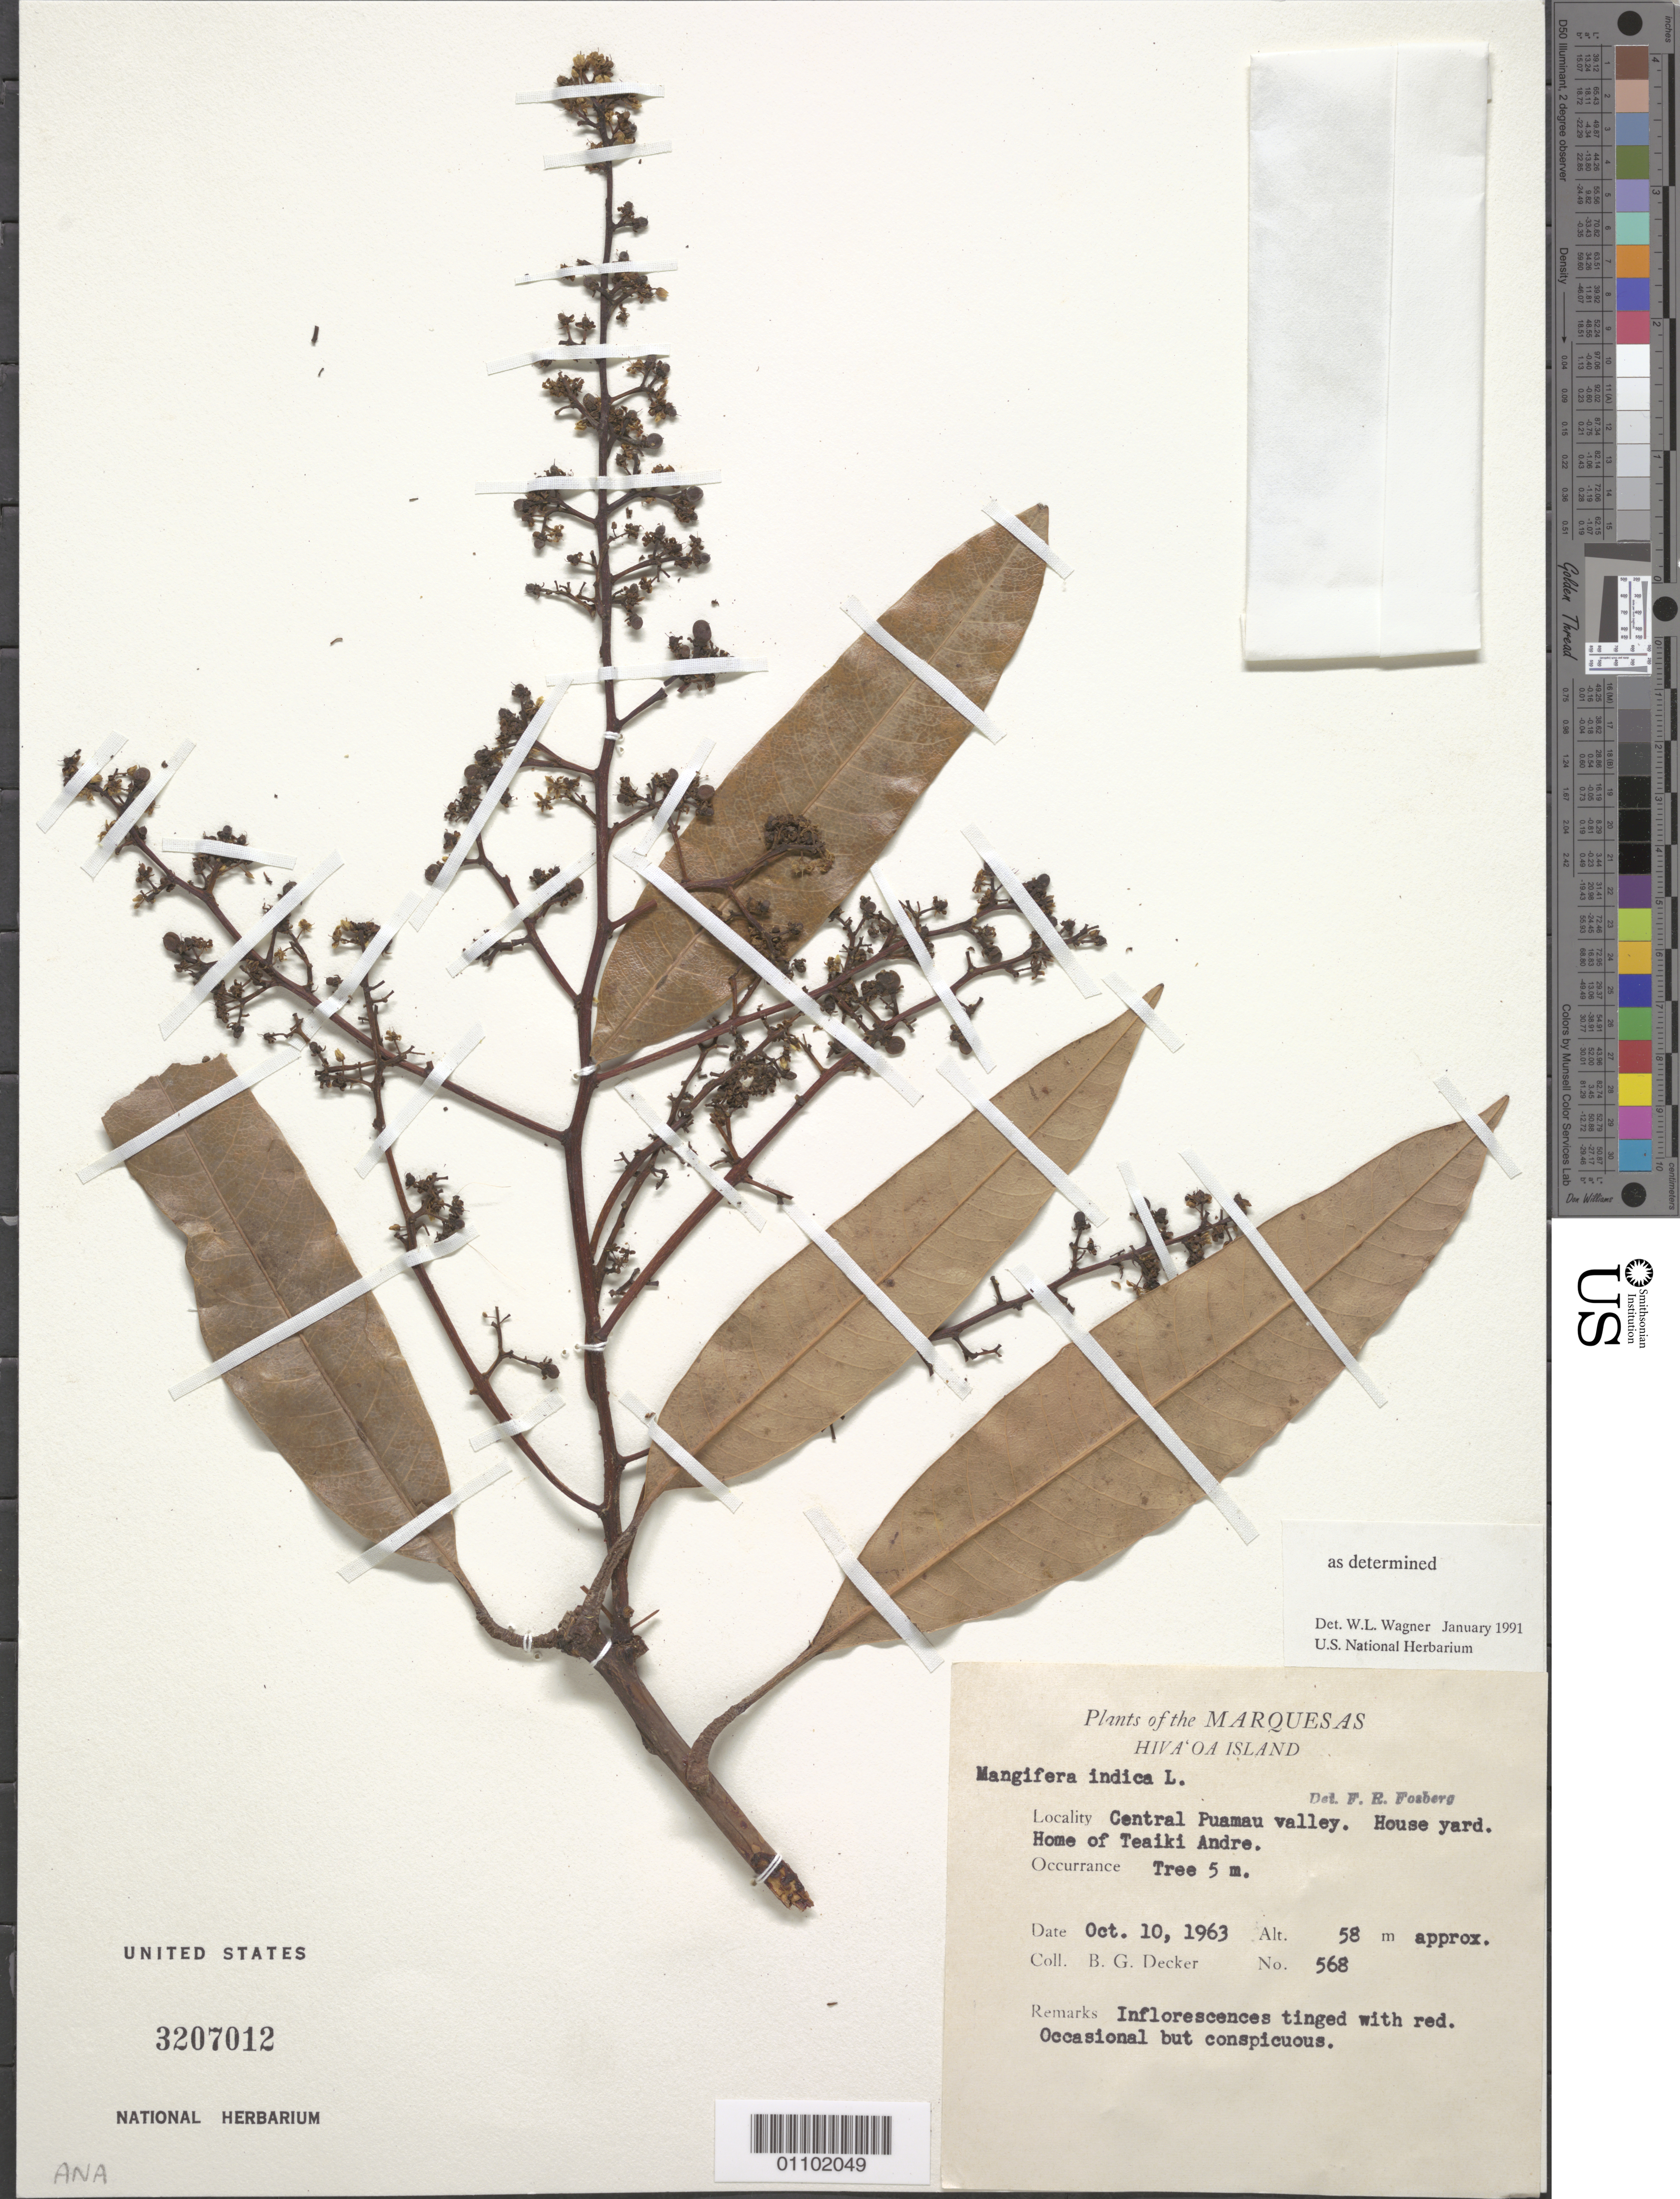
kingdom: Plantae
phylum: Tracheophyta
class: Magnoliopsida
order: Sapindales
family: Anacardiaceae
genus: Mangifera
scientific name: Mangifera indica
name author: L.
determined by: Wagner, W. L., (BOT), Smithsonian Institution - National Museum of Natural History (UNITED STATES)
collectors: B. G. Decker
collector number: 568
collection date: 1963-10-10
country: French Polynesia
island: Hiva Oa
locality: central Puamau Valley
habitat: Houseyard of Teaiki Andre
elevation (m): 58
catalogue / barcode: US 3207012